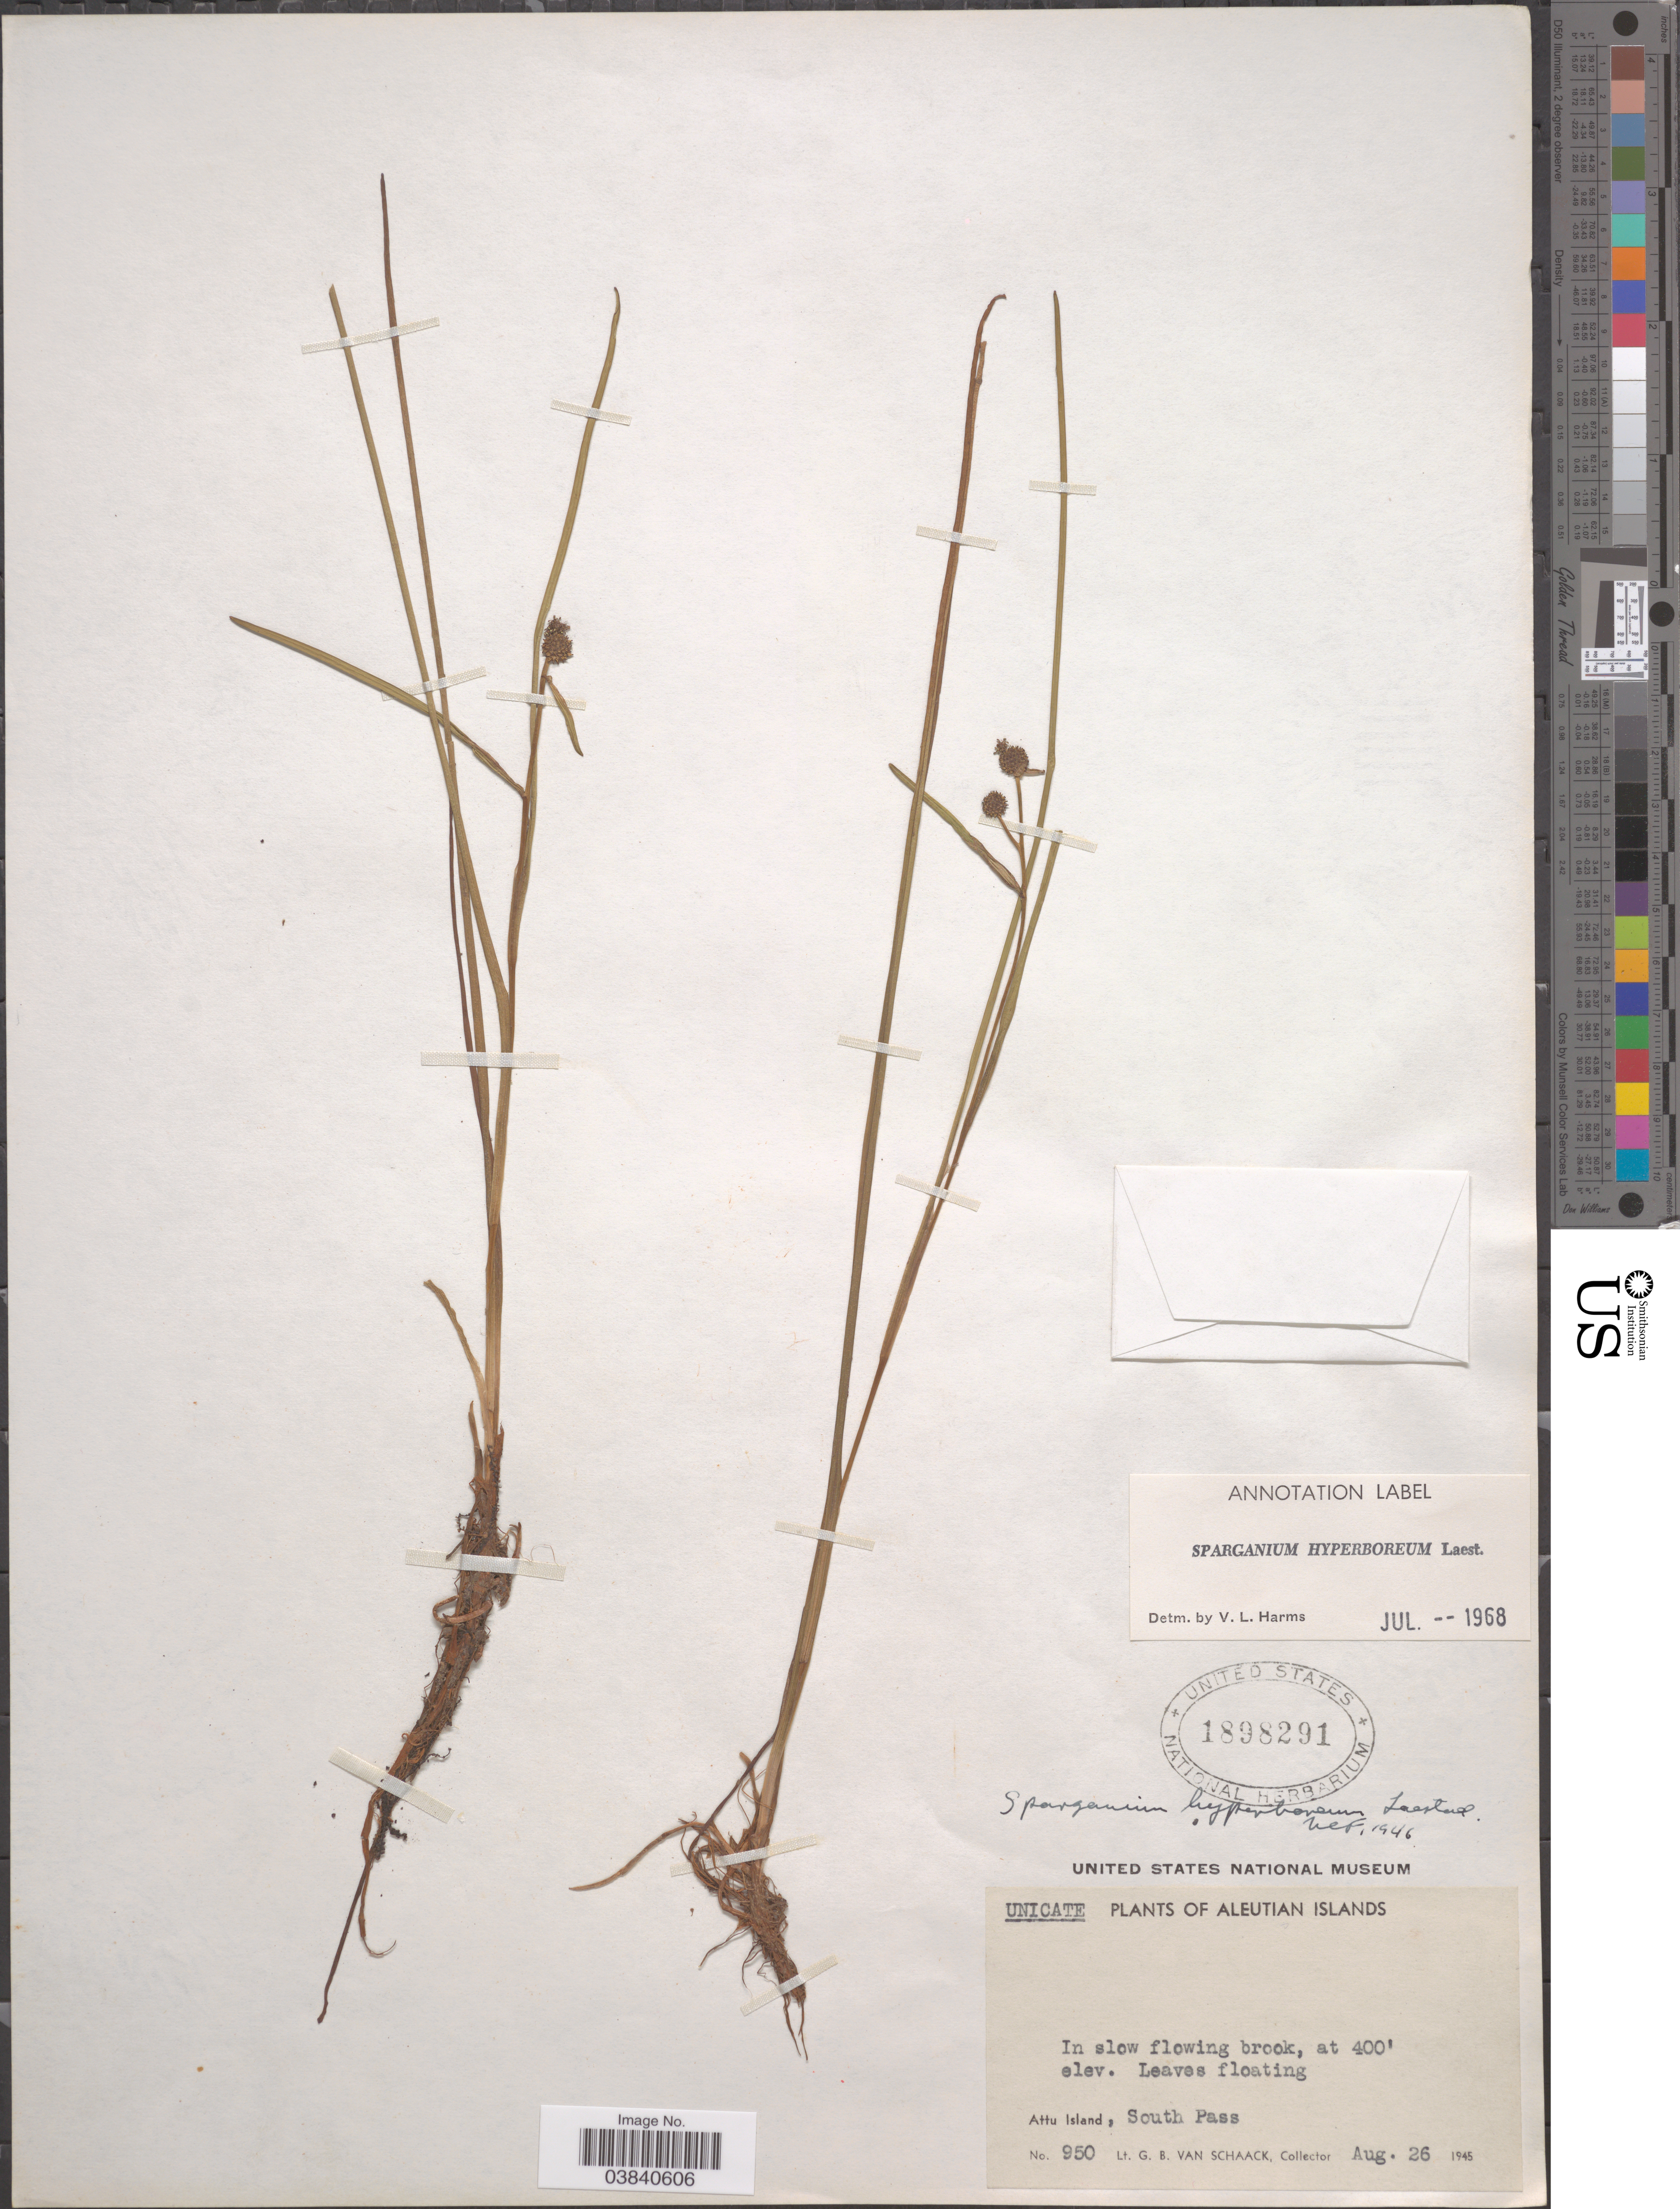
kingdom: Plantae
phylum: Tracheophyta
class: Liliopsida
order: Poales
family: Typhaceae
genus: Sparganium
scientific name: Sparganium hyperboreum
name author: Beurl. ex Laest.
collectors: G. Van Schaack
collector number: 950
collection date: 1945-08-26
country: United States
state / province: Alaska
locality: Aleutian Islands. Attu Island, South Pass.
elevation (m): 122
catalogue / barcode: US 1898291